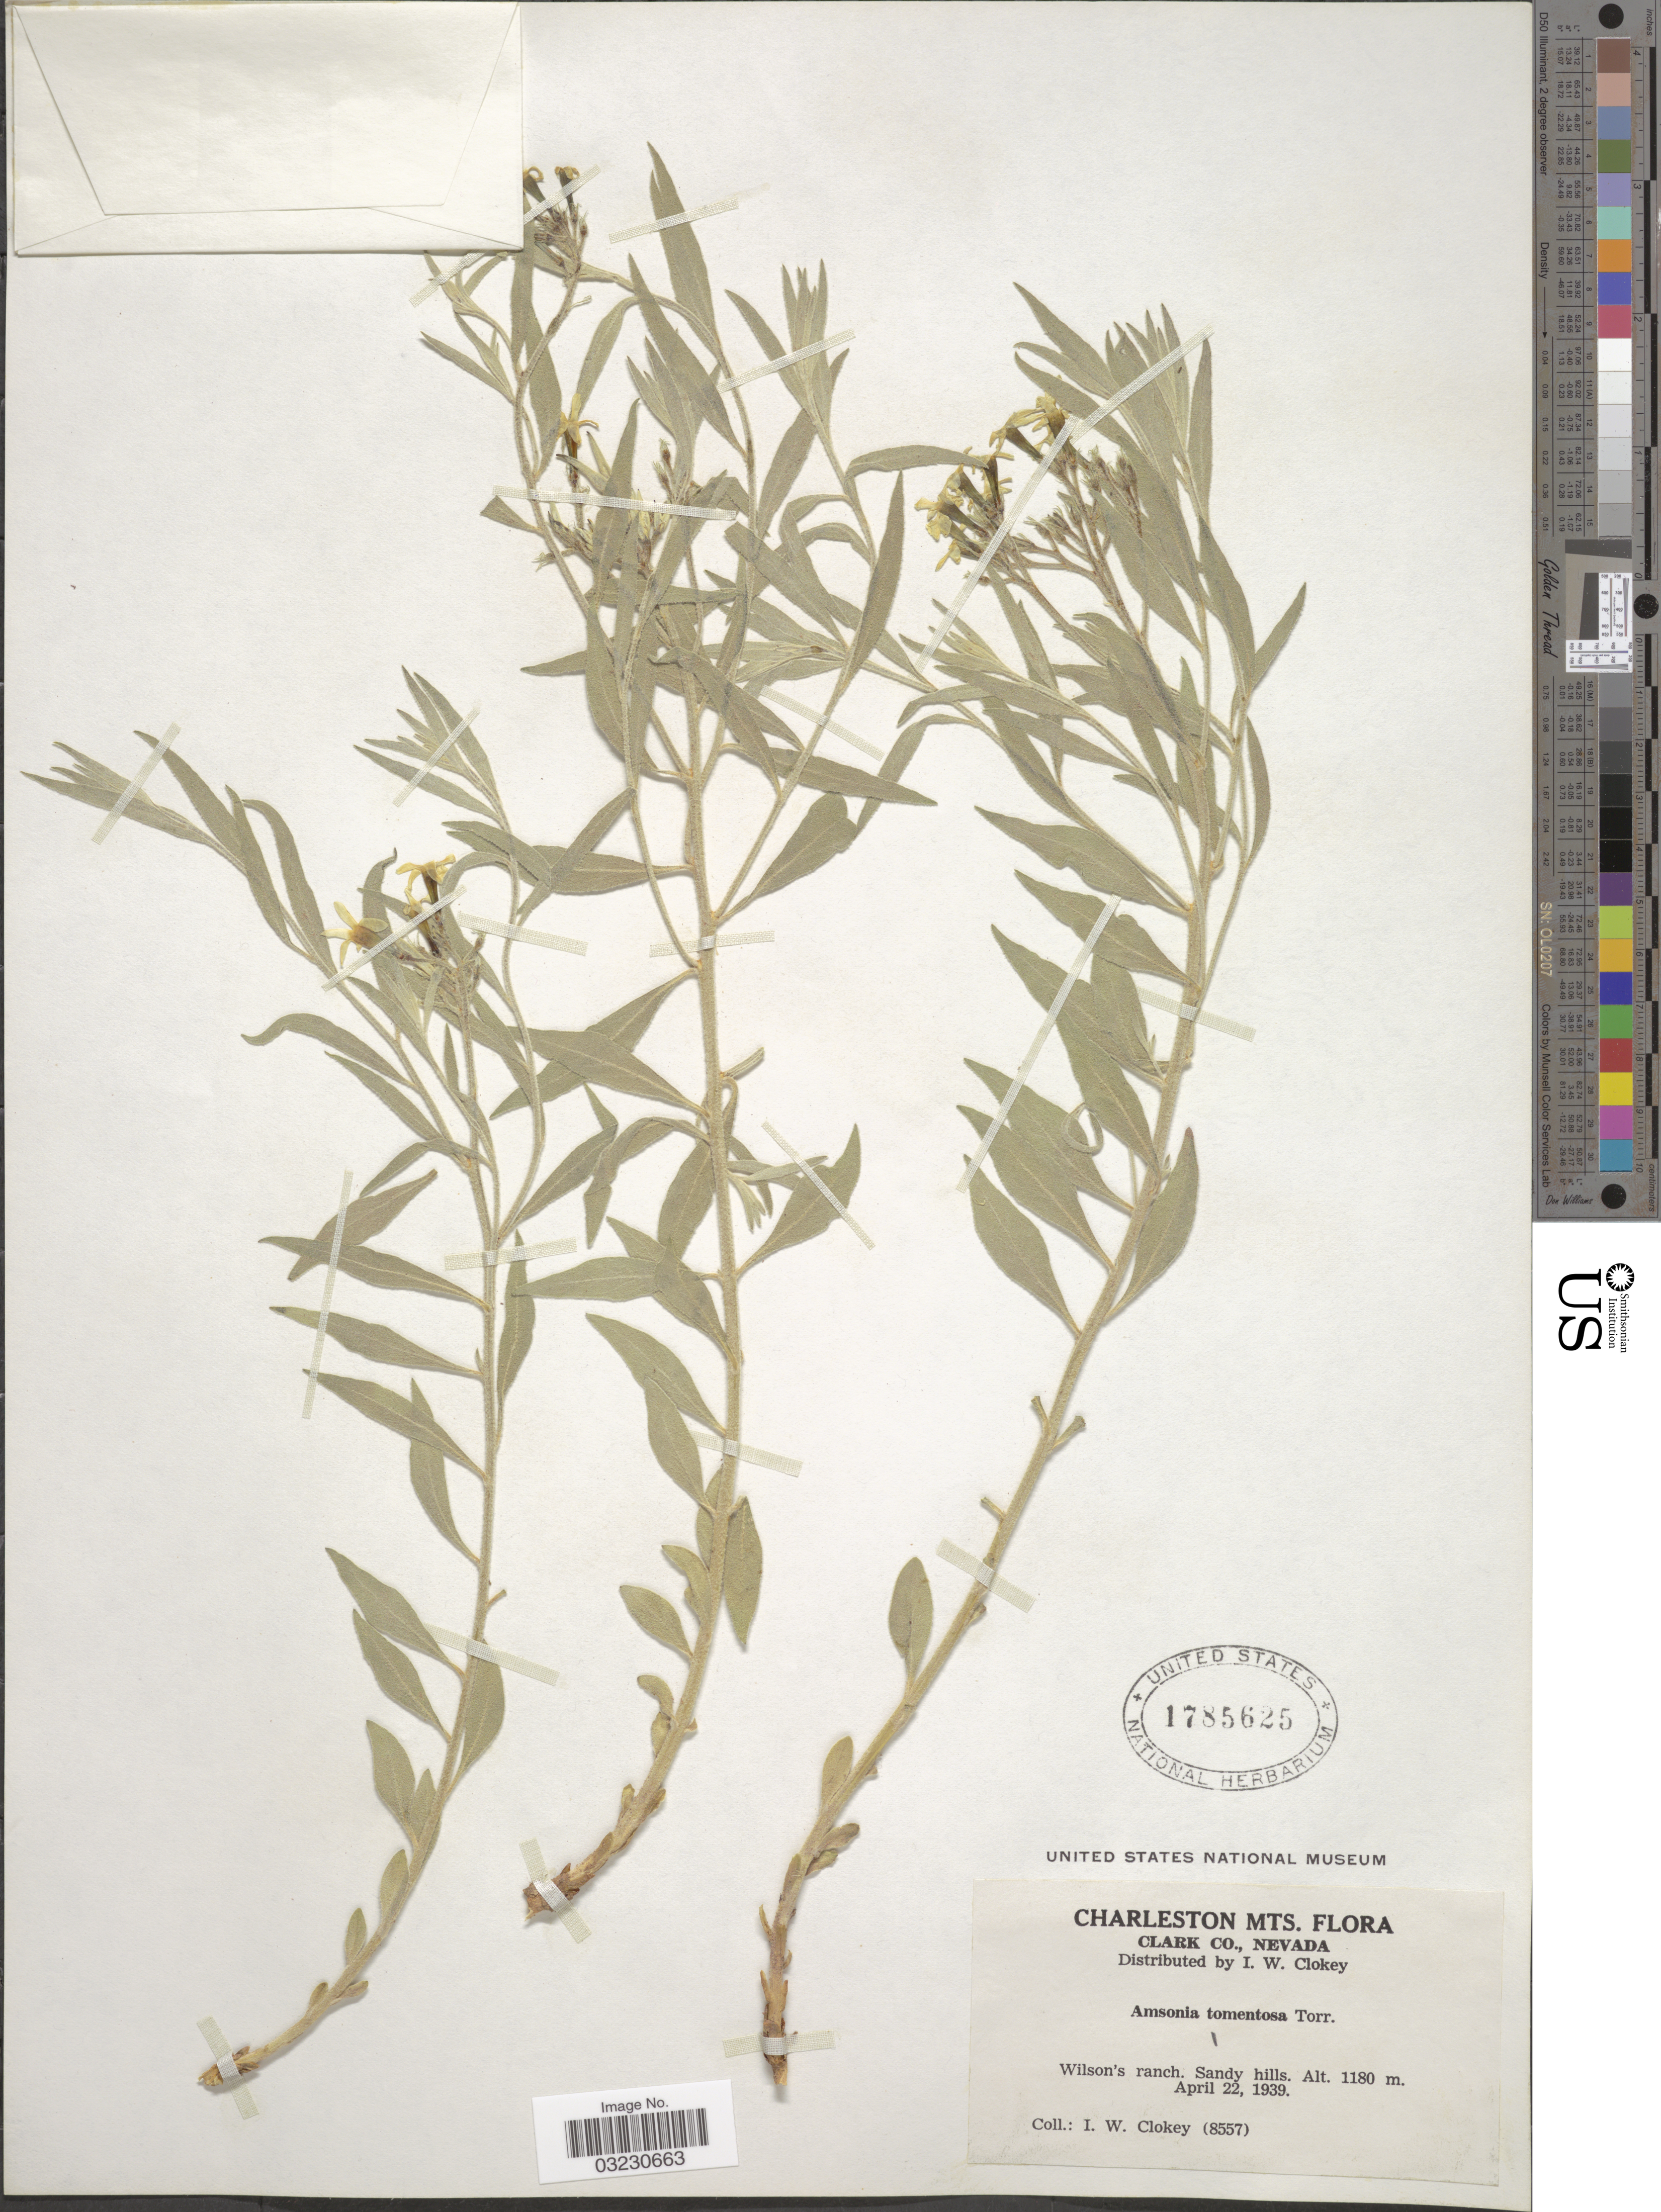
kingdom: Plantae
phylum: Tracheophyta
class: Magnoliopsida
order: Gentianales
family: Apocynaceae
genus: Amsonia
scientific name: Amsonia tomentosa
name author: Torr. & Frém.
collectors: I. W. Clokey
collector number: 8557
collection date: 1939-04-22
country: United States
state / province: Nevada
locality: Charleston Mts., Clark Co., Wilson's ranch.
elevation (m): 1180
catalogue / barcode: US 1785625